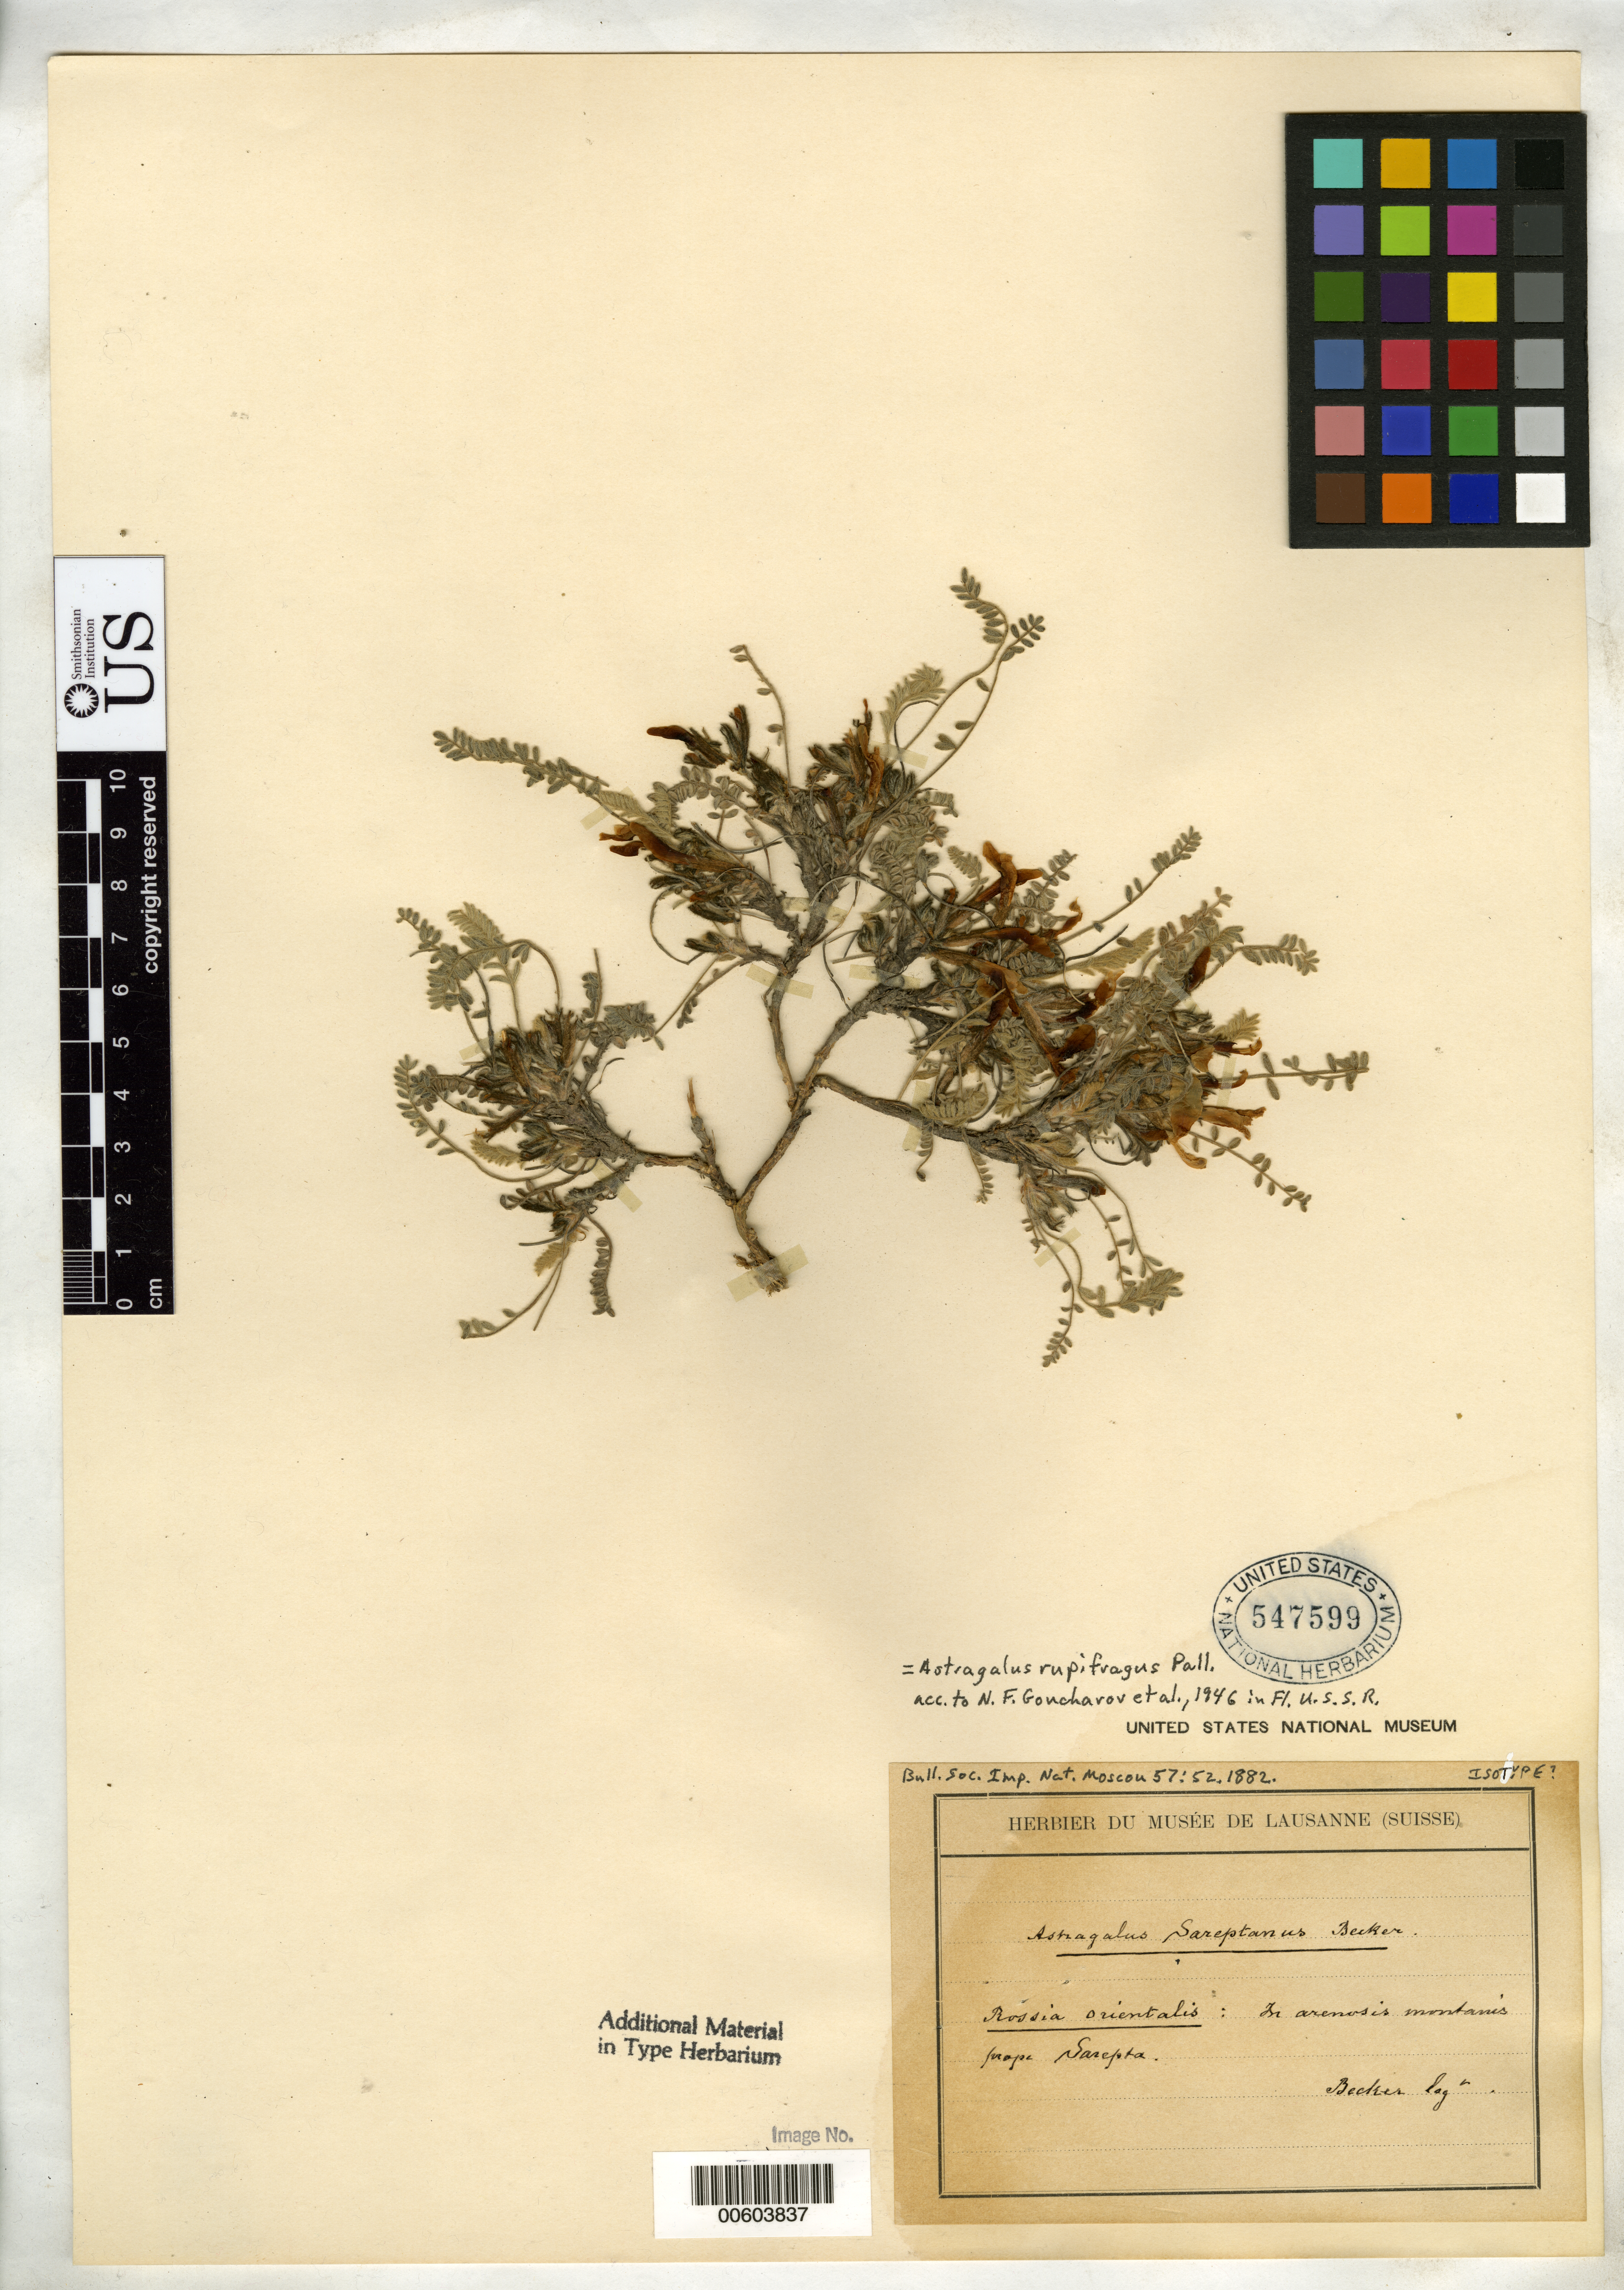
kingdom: Plantae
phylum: Tracheophyta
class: Magnoliopsida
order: Fabales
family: Fabaceae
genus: Astragalus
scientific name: Astragalus sareptanus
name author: A.K. Becker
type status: Possible Isotype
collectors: -. Becker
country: Russian Federation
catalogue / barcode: US 547599